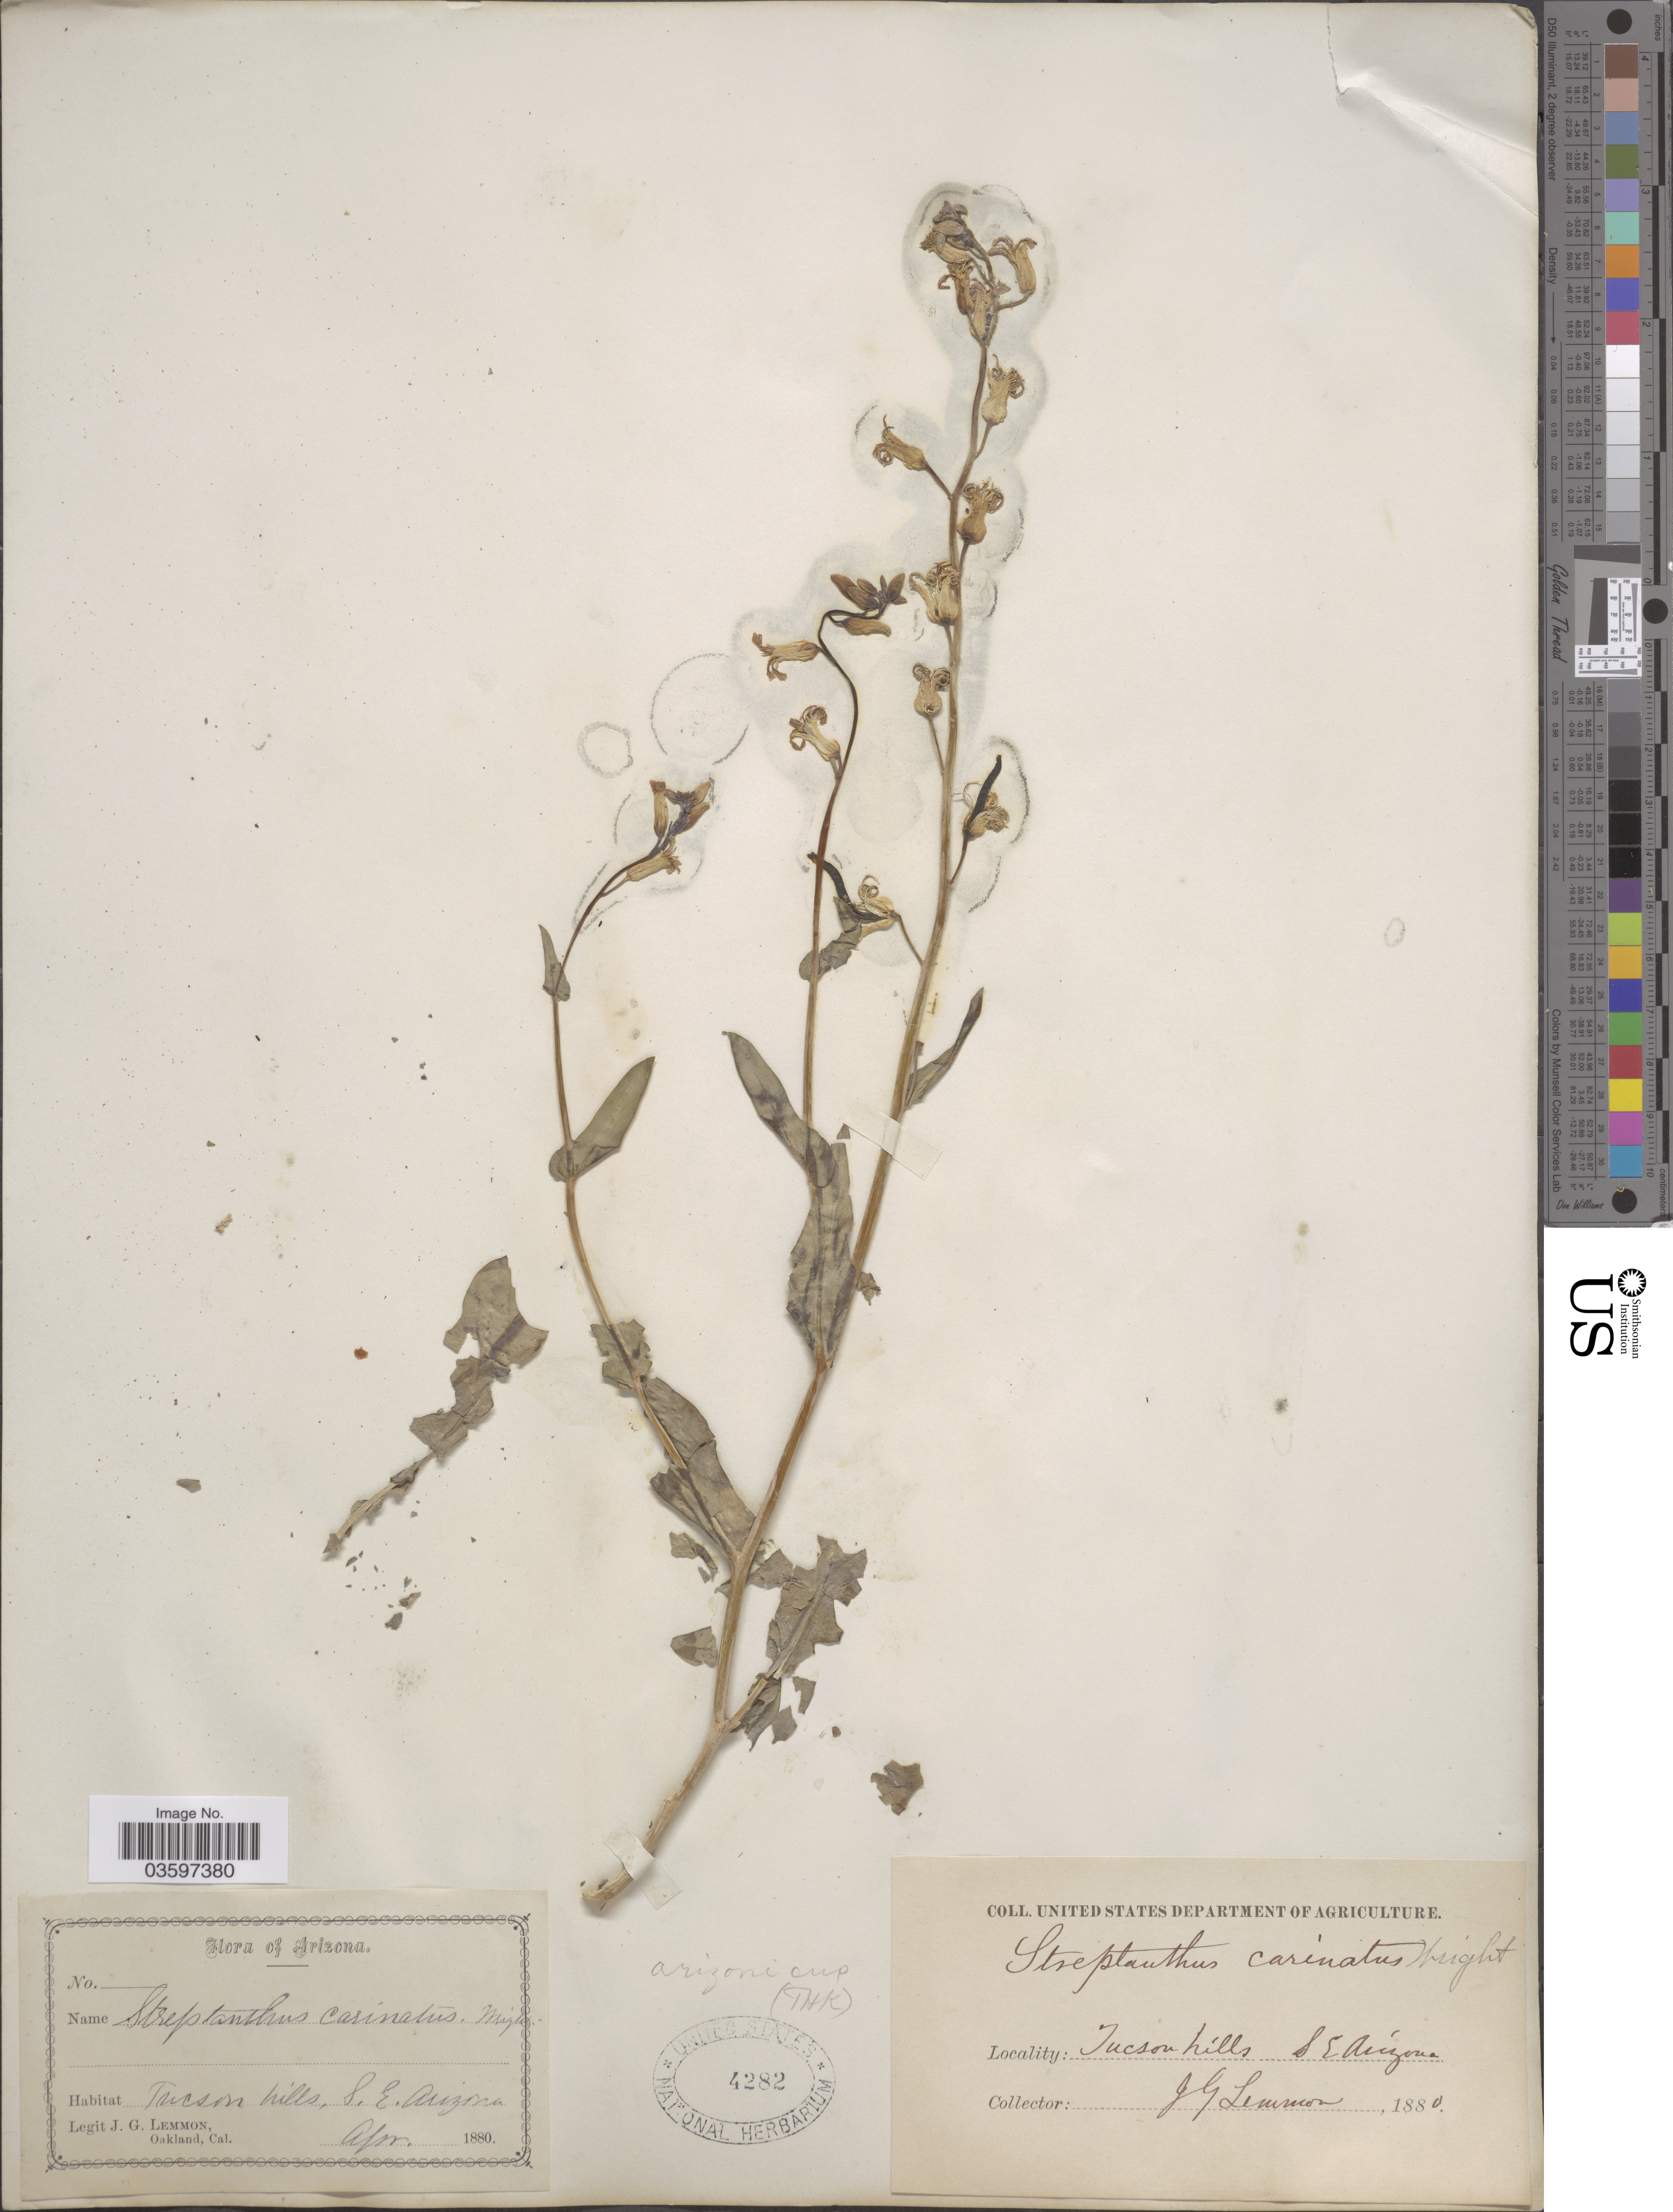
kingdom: Plantae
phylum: Tracheophyta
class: Magnoliopsida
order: Brassicales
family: Brassicaceae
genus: Streptanthus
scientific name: Streptanthus arizonicus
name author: S. Watson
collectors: J. Lemmon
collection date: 1880-04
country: United States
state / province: Arizona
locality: Tucson hills, S.E. Arizona.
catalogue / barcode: US 4282